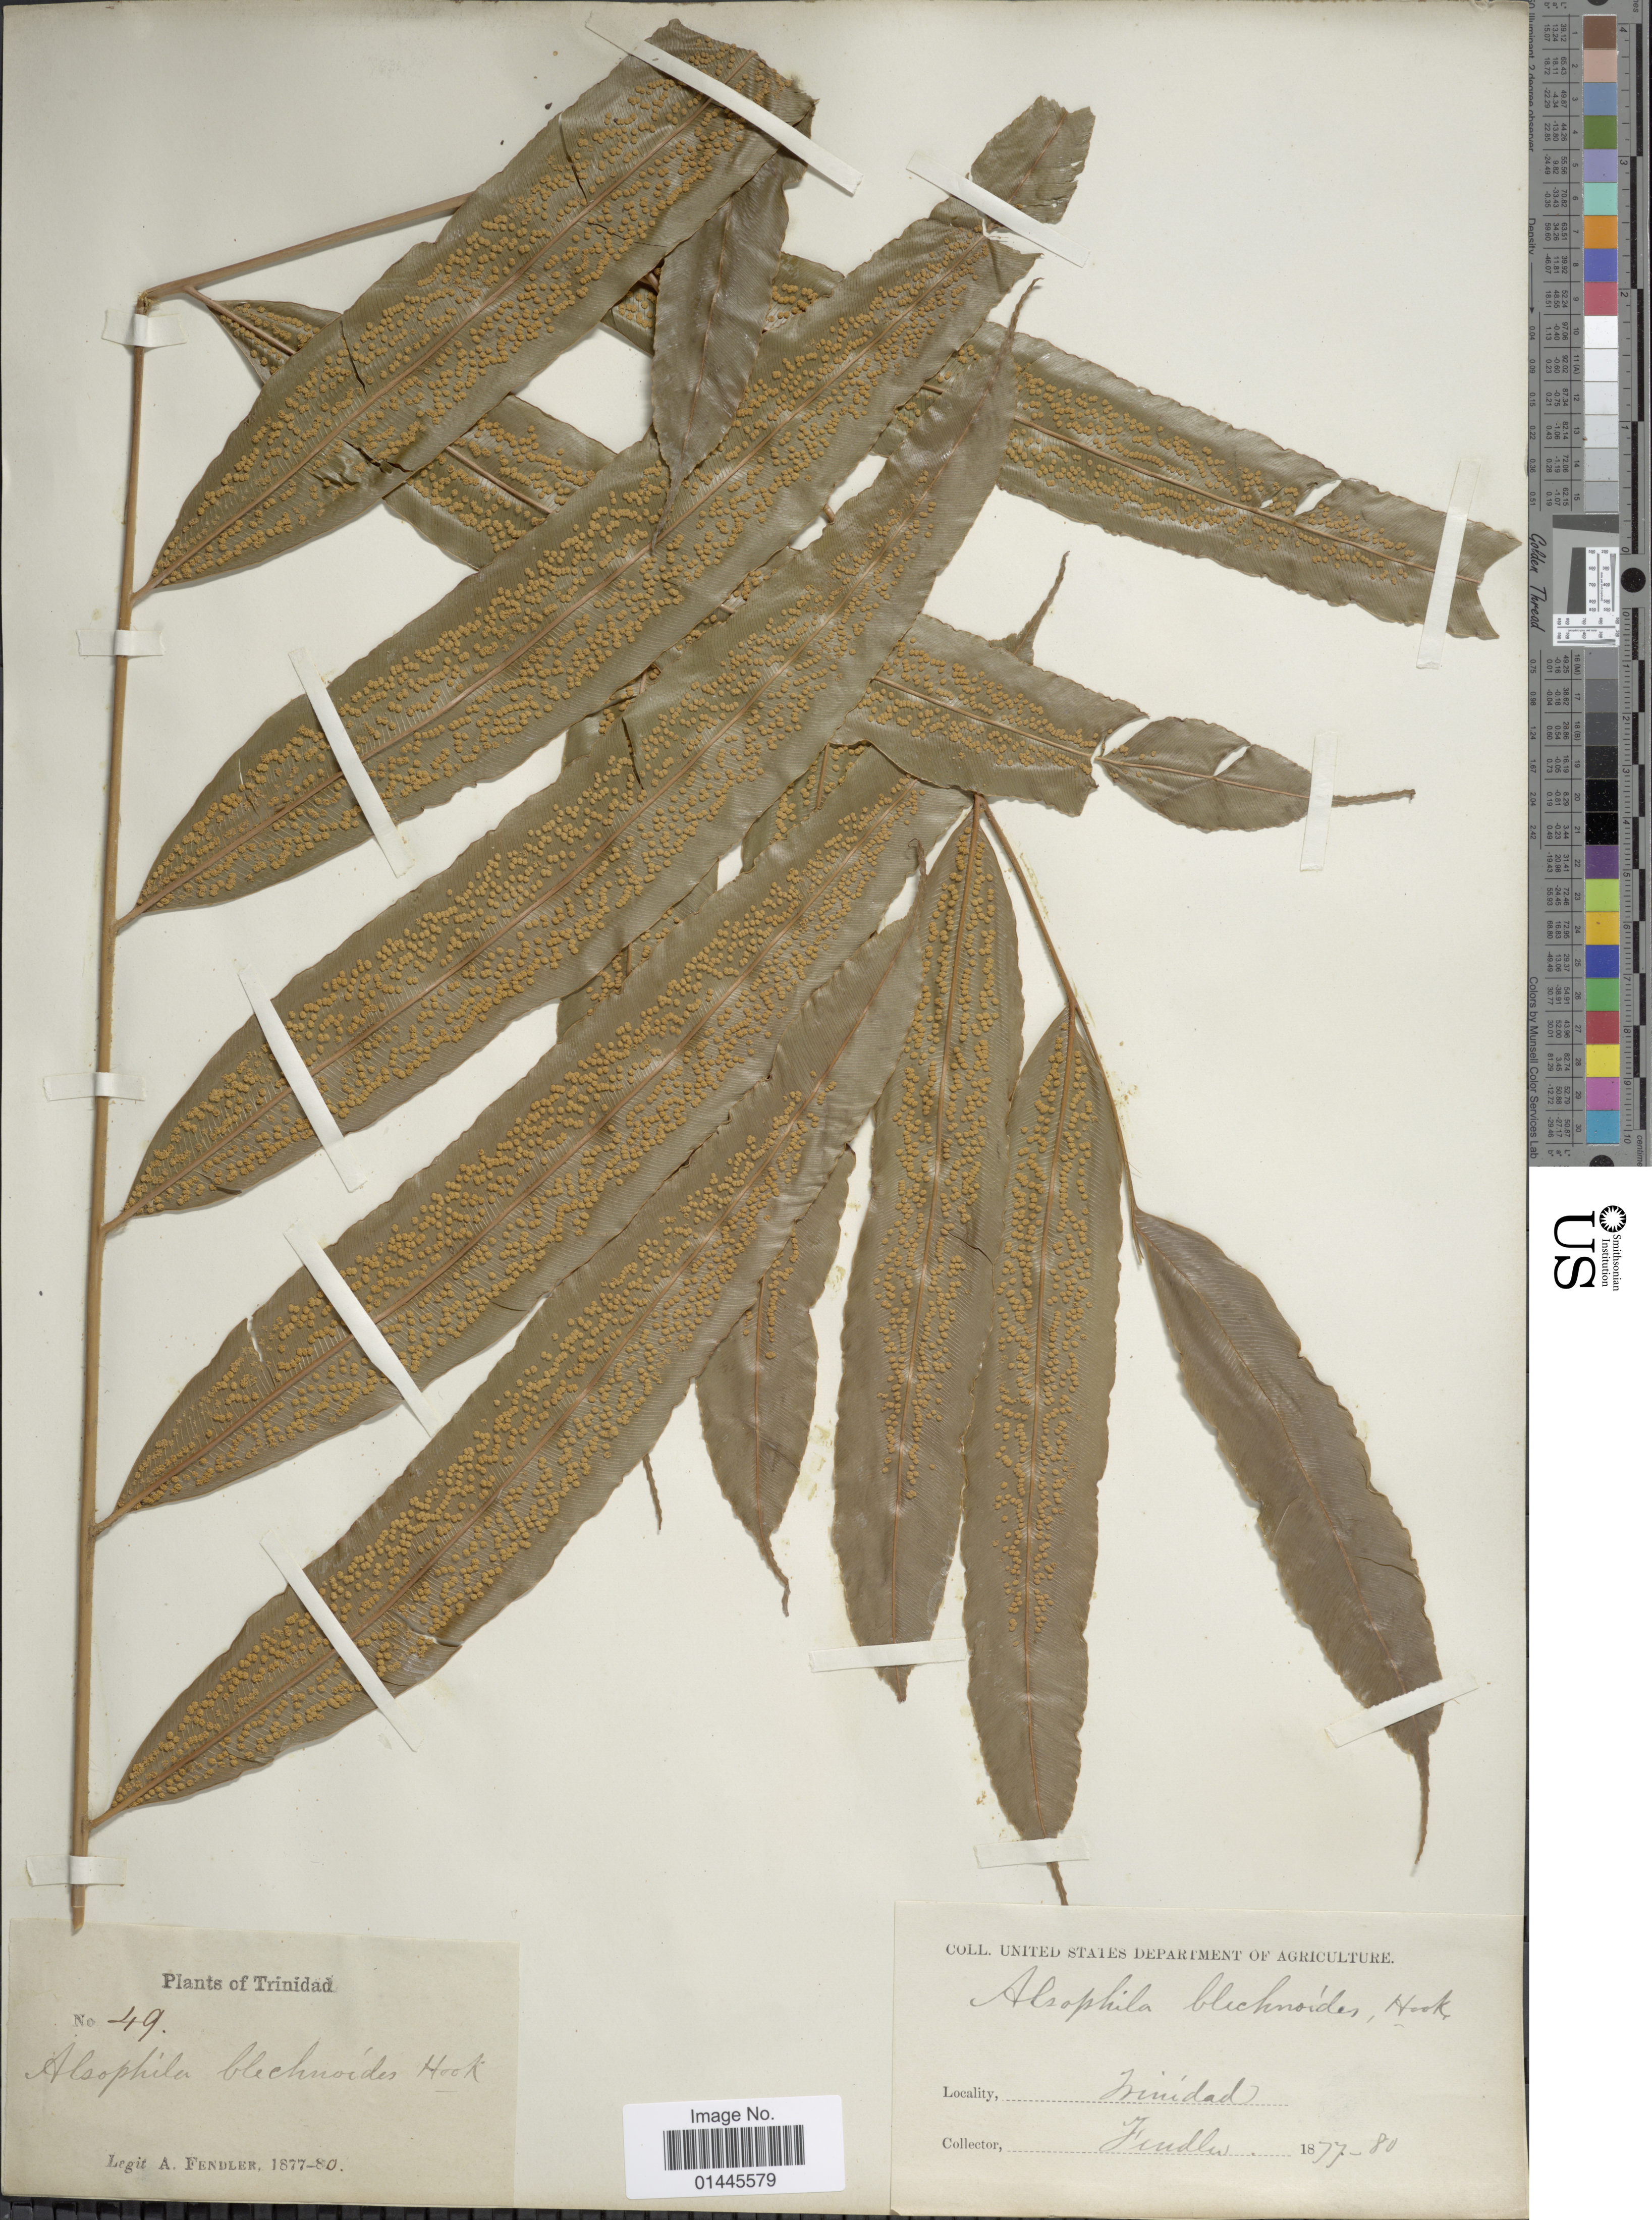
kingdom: Plantae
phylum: Tracheophyta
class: Polypodiopsida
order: Cyatheales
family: Metaxyaceae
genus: Metaxya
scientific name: Metaxya rostrata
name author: (Kunth) C. Presl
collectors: A. Fendler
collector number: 49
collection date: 1877/1880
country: Trinidad and Tobago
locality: Trinidad.